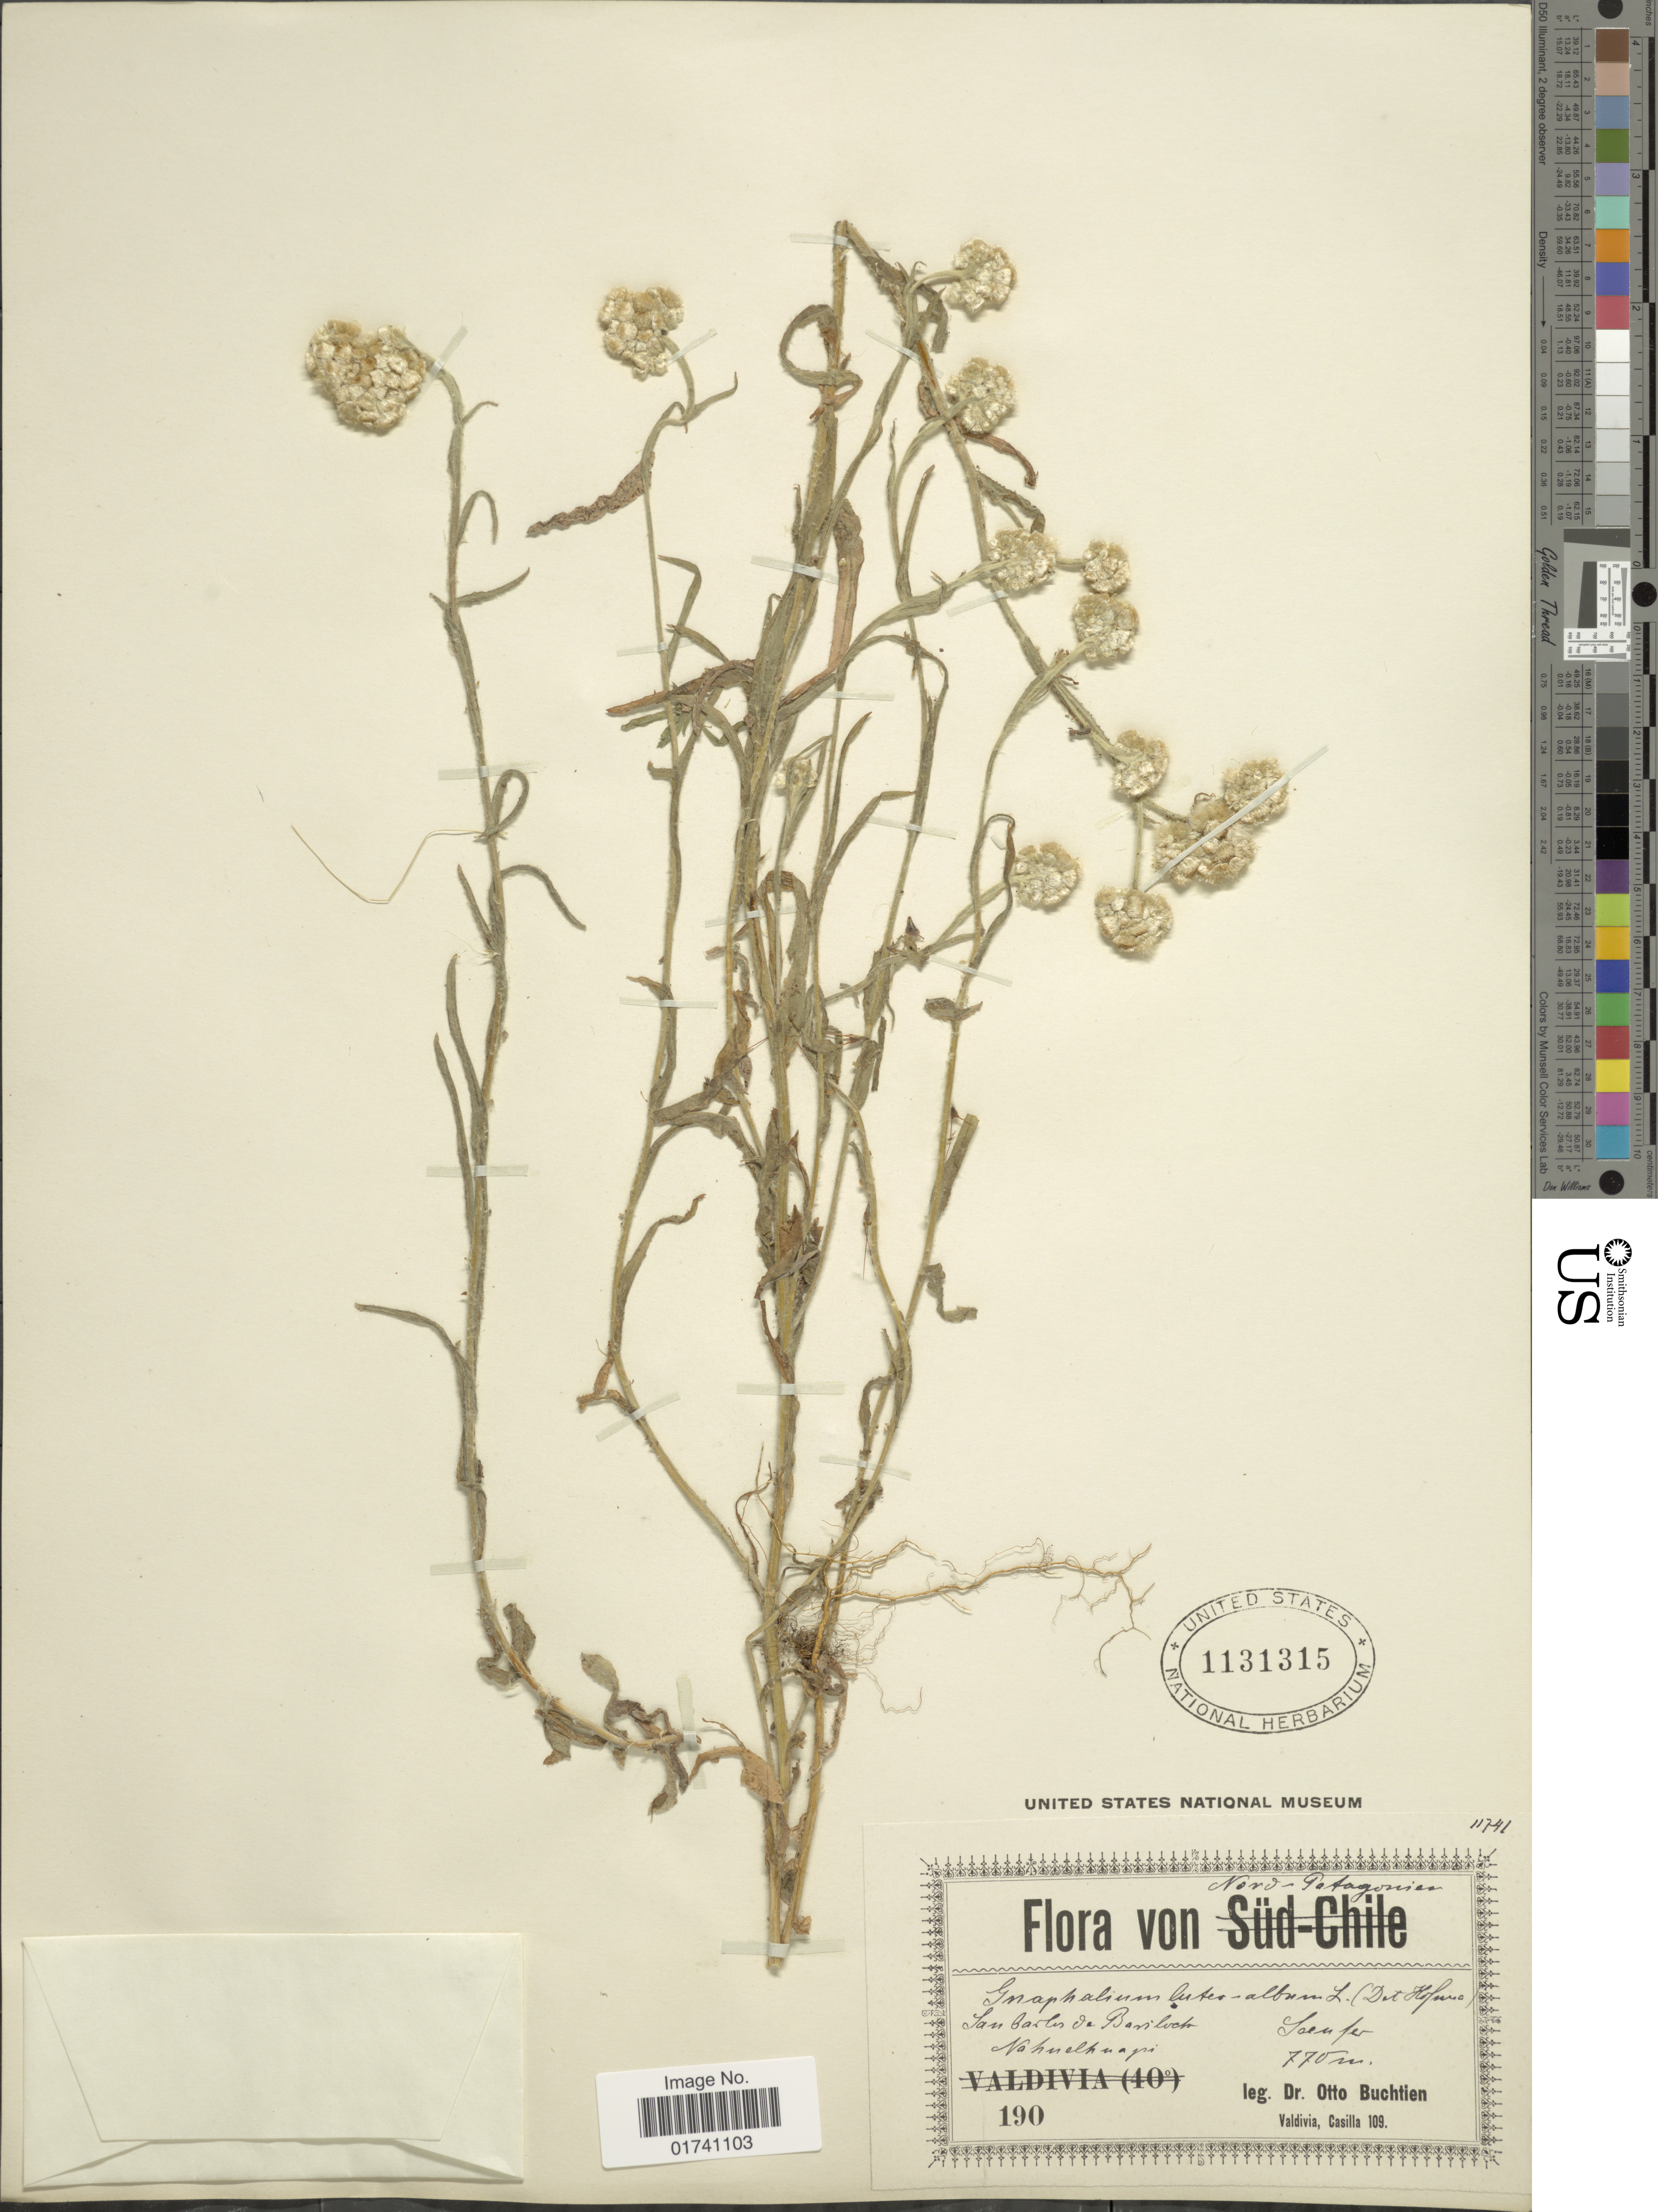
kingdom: Plantae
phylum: Tracheophyta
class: Magnoliopsida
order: Asterales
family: Asteraceae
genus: Laphangium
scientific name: Laphangium luteoalbum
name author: (L.) Tzvelev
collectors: O. Buchtien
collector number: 11741*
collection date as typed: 190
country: Argentina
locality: Nord-Patagonia. San Carlos de Basilock, Nahuelhuapi.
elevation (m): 770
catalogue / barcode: US 1131315